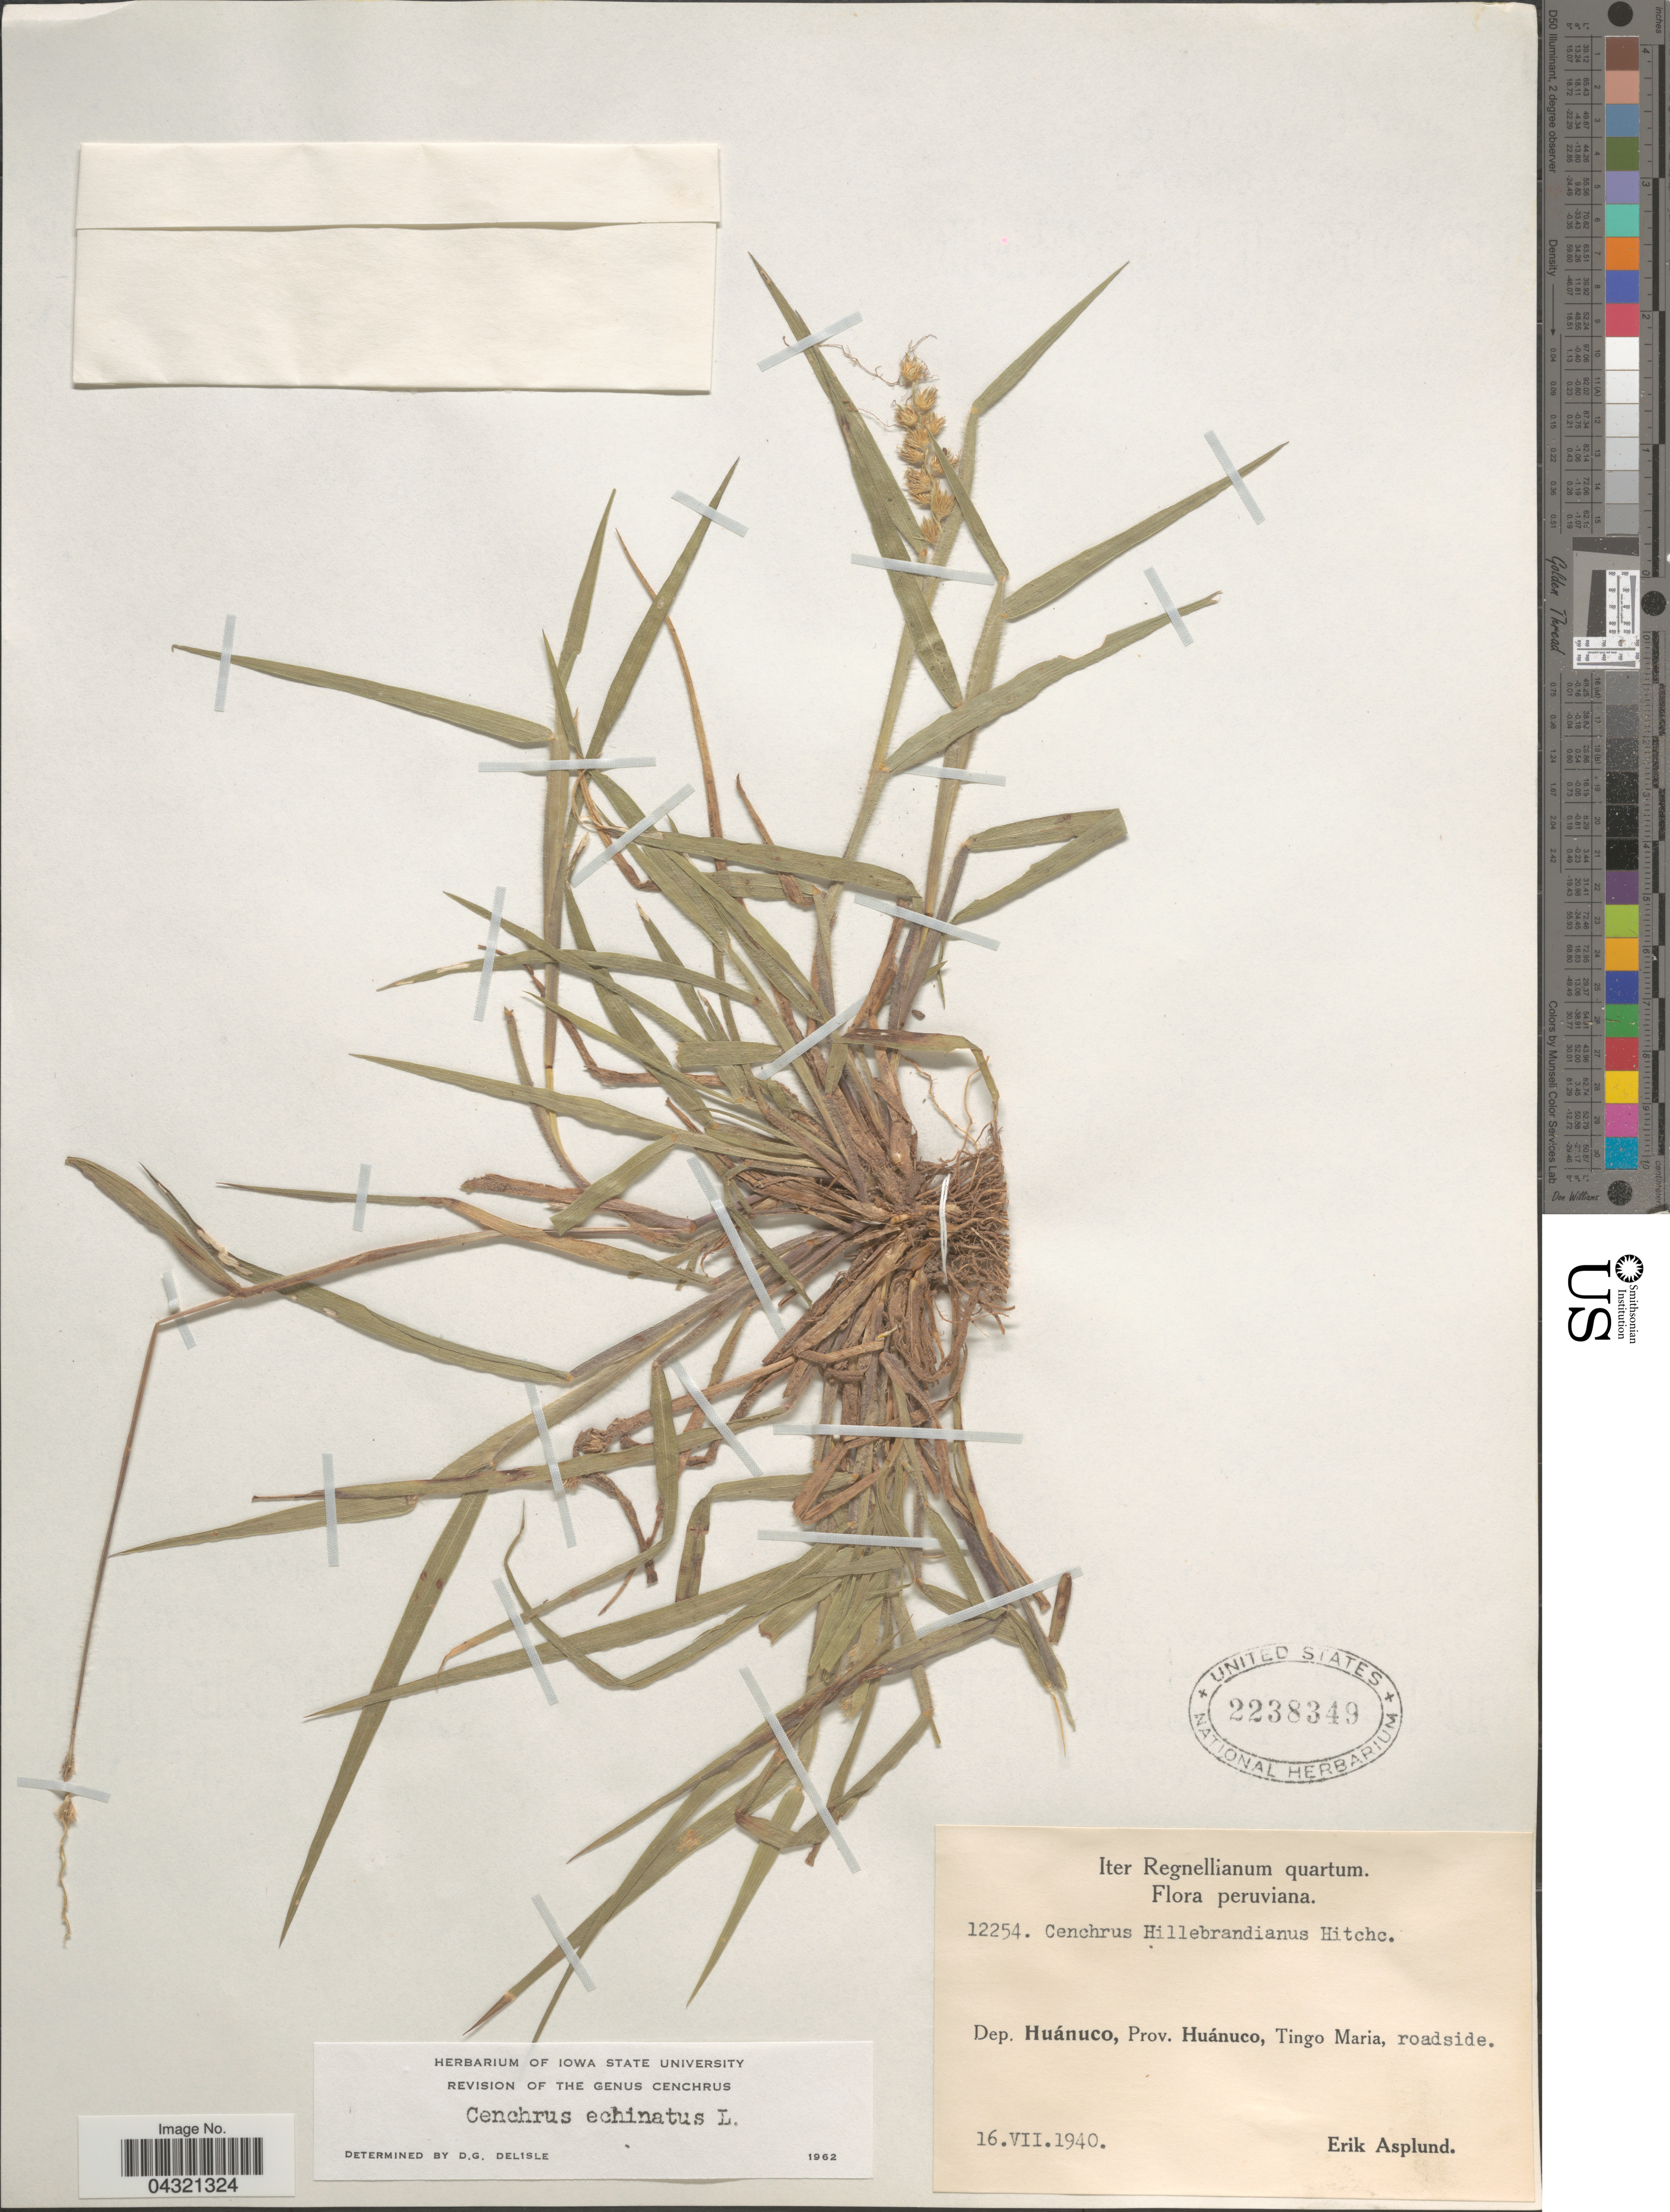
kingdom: Plantae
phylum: Tracheophyta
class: Liliopsida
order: Poales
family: Poaceae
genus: Cenchrus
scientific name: Cenchrus echinatus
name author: L.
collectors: E. Asplund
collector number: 12254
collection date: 1940-07-16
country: Peru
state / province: Huánuco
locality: Iter Regnellianum quartum. Dep. Huánuco, Prov. Huánuco, Tingo Maria, roadside.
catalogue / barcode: US 2238349